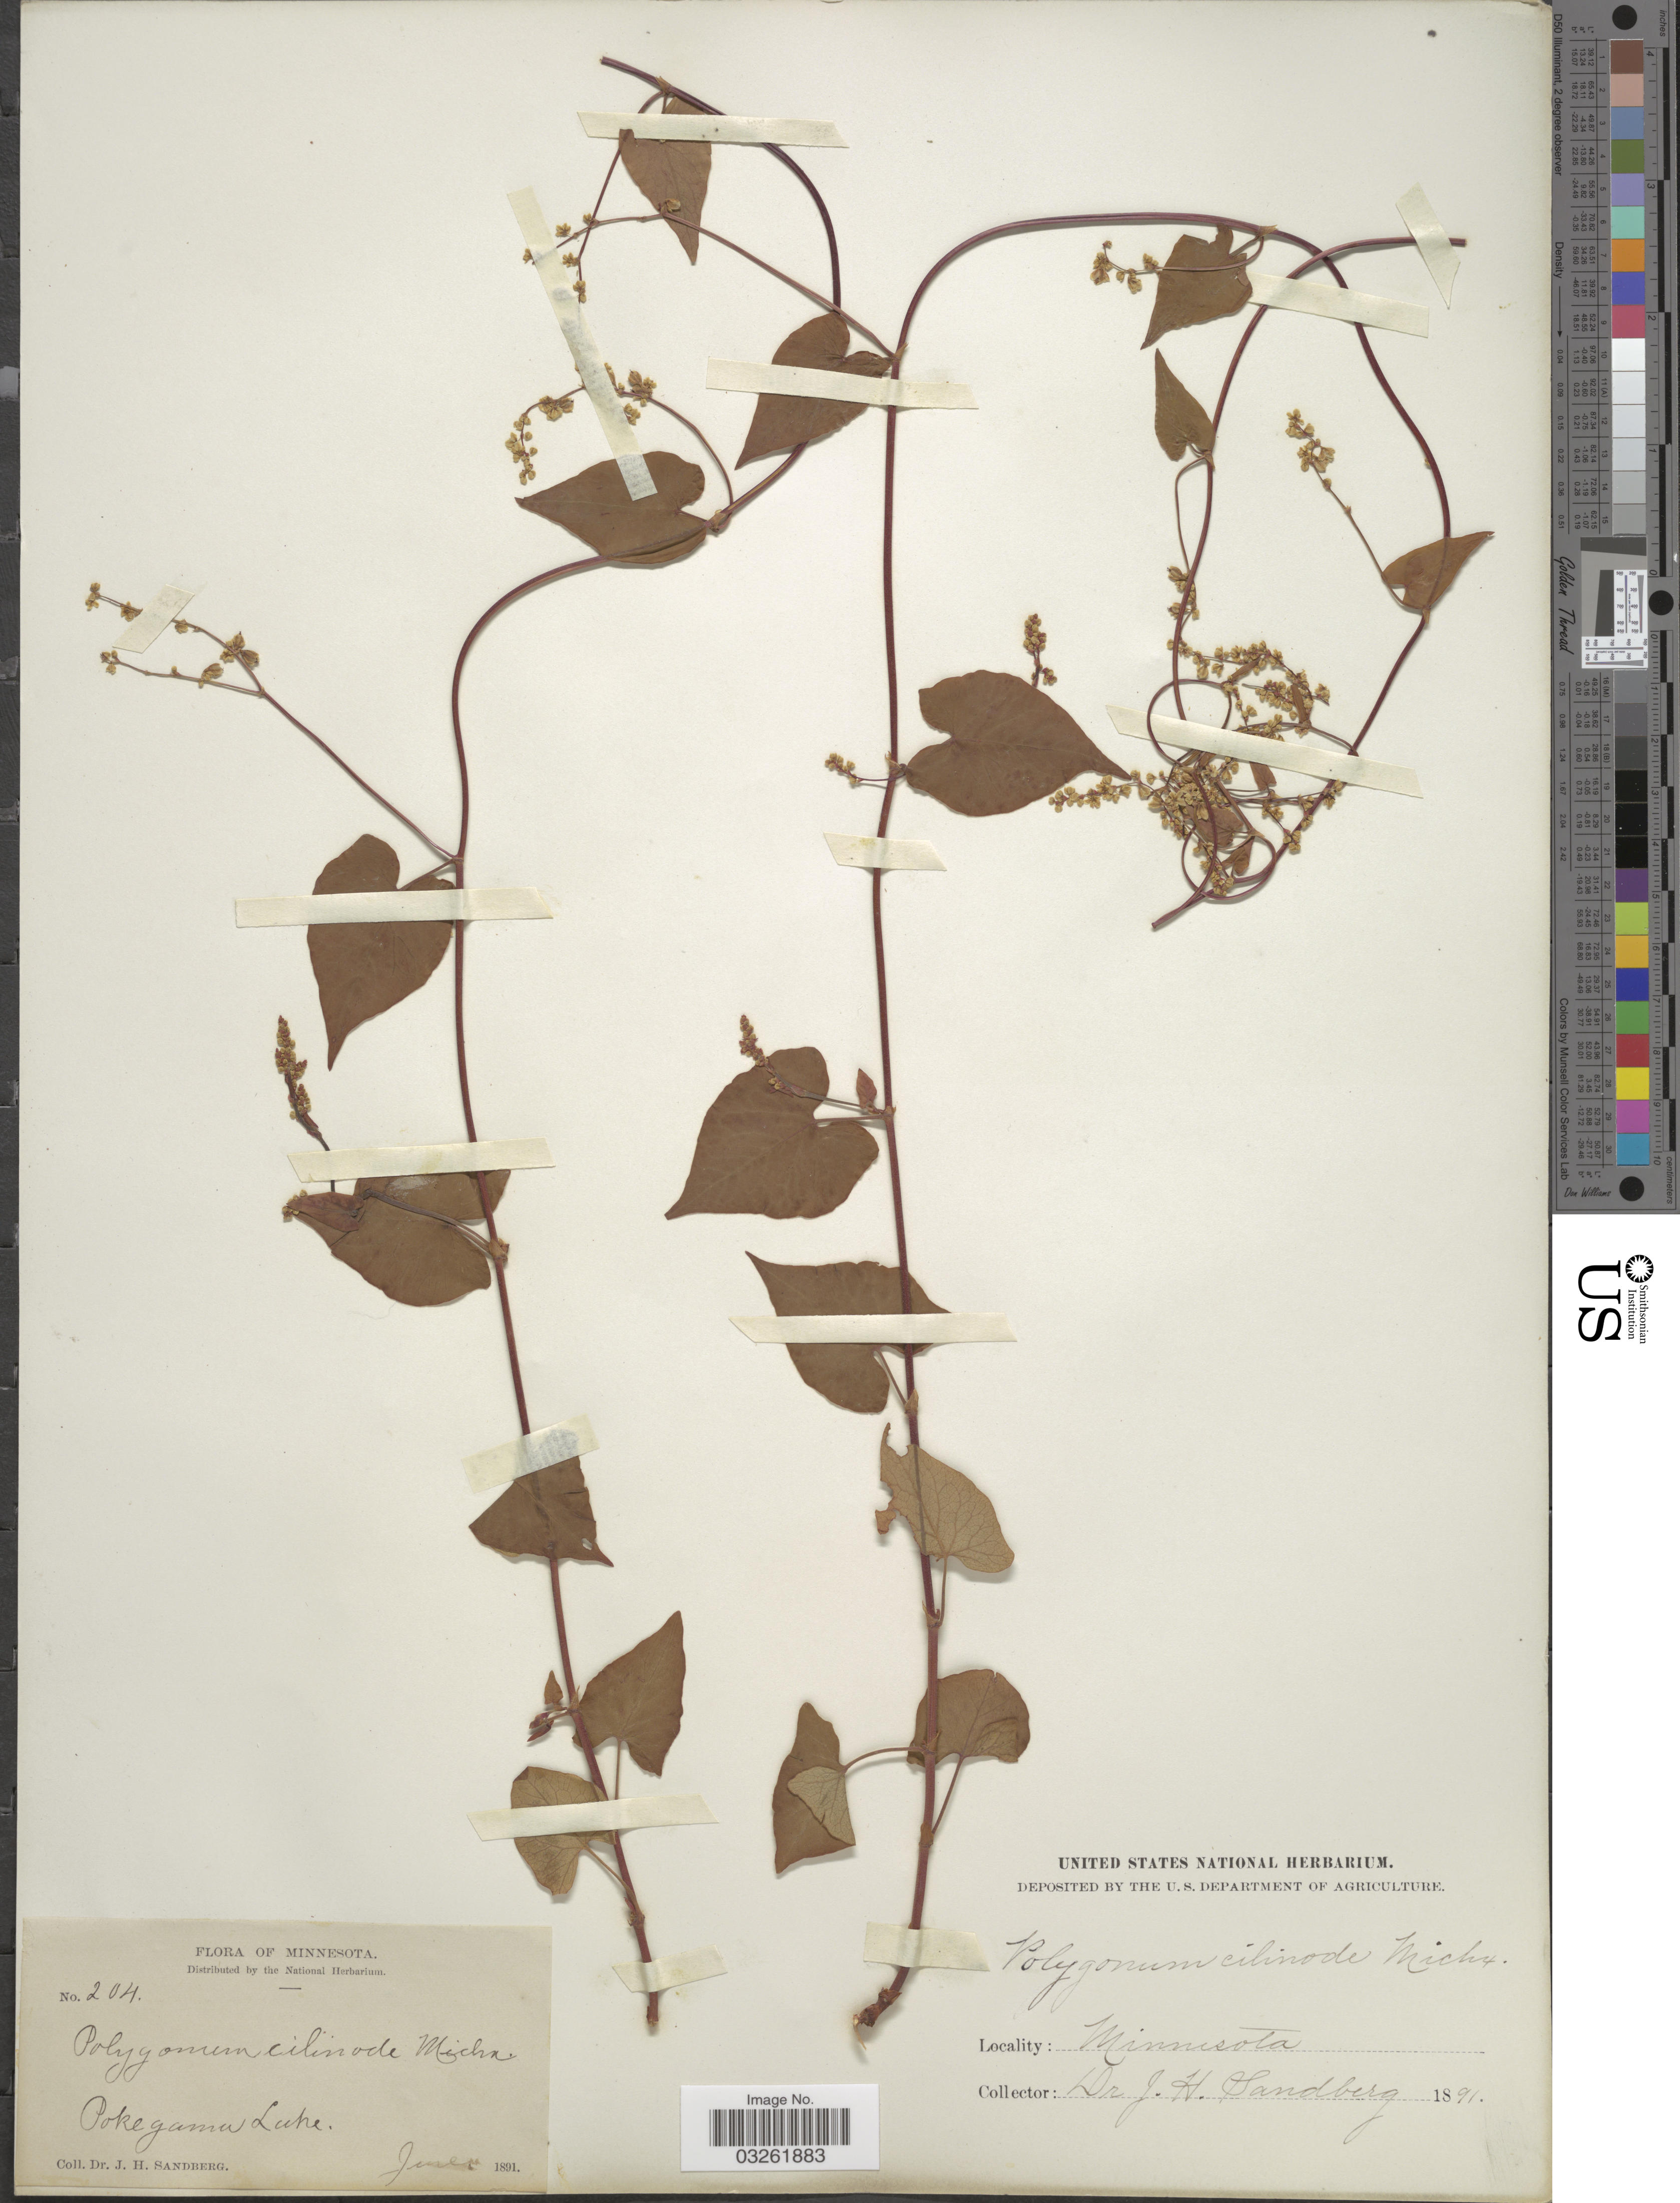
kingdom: Plantae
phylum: Tracheophyta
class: Magnoliopsida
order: Caryophyllales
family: Polygonaceae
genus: Fallopia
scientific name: Fallopia cilinodis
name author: (Michx.) Holub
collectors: J. H. Sandberg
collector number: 204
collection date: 1891-06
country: United States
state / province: Minnesota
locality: Pokegama Lake.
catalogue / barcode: US 103060